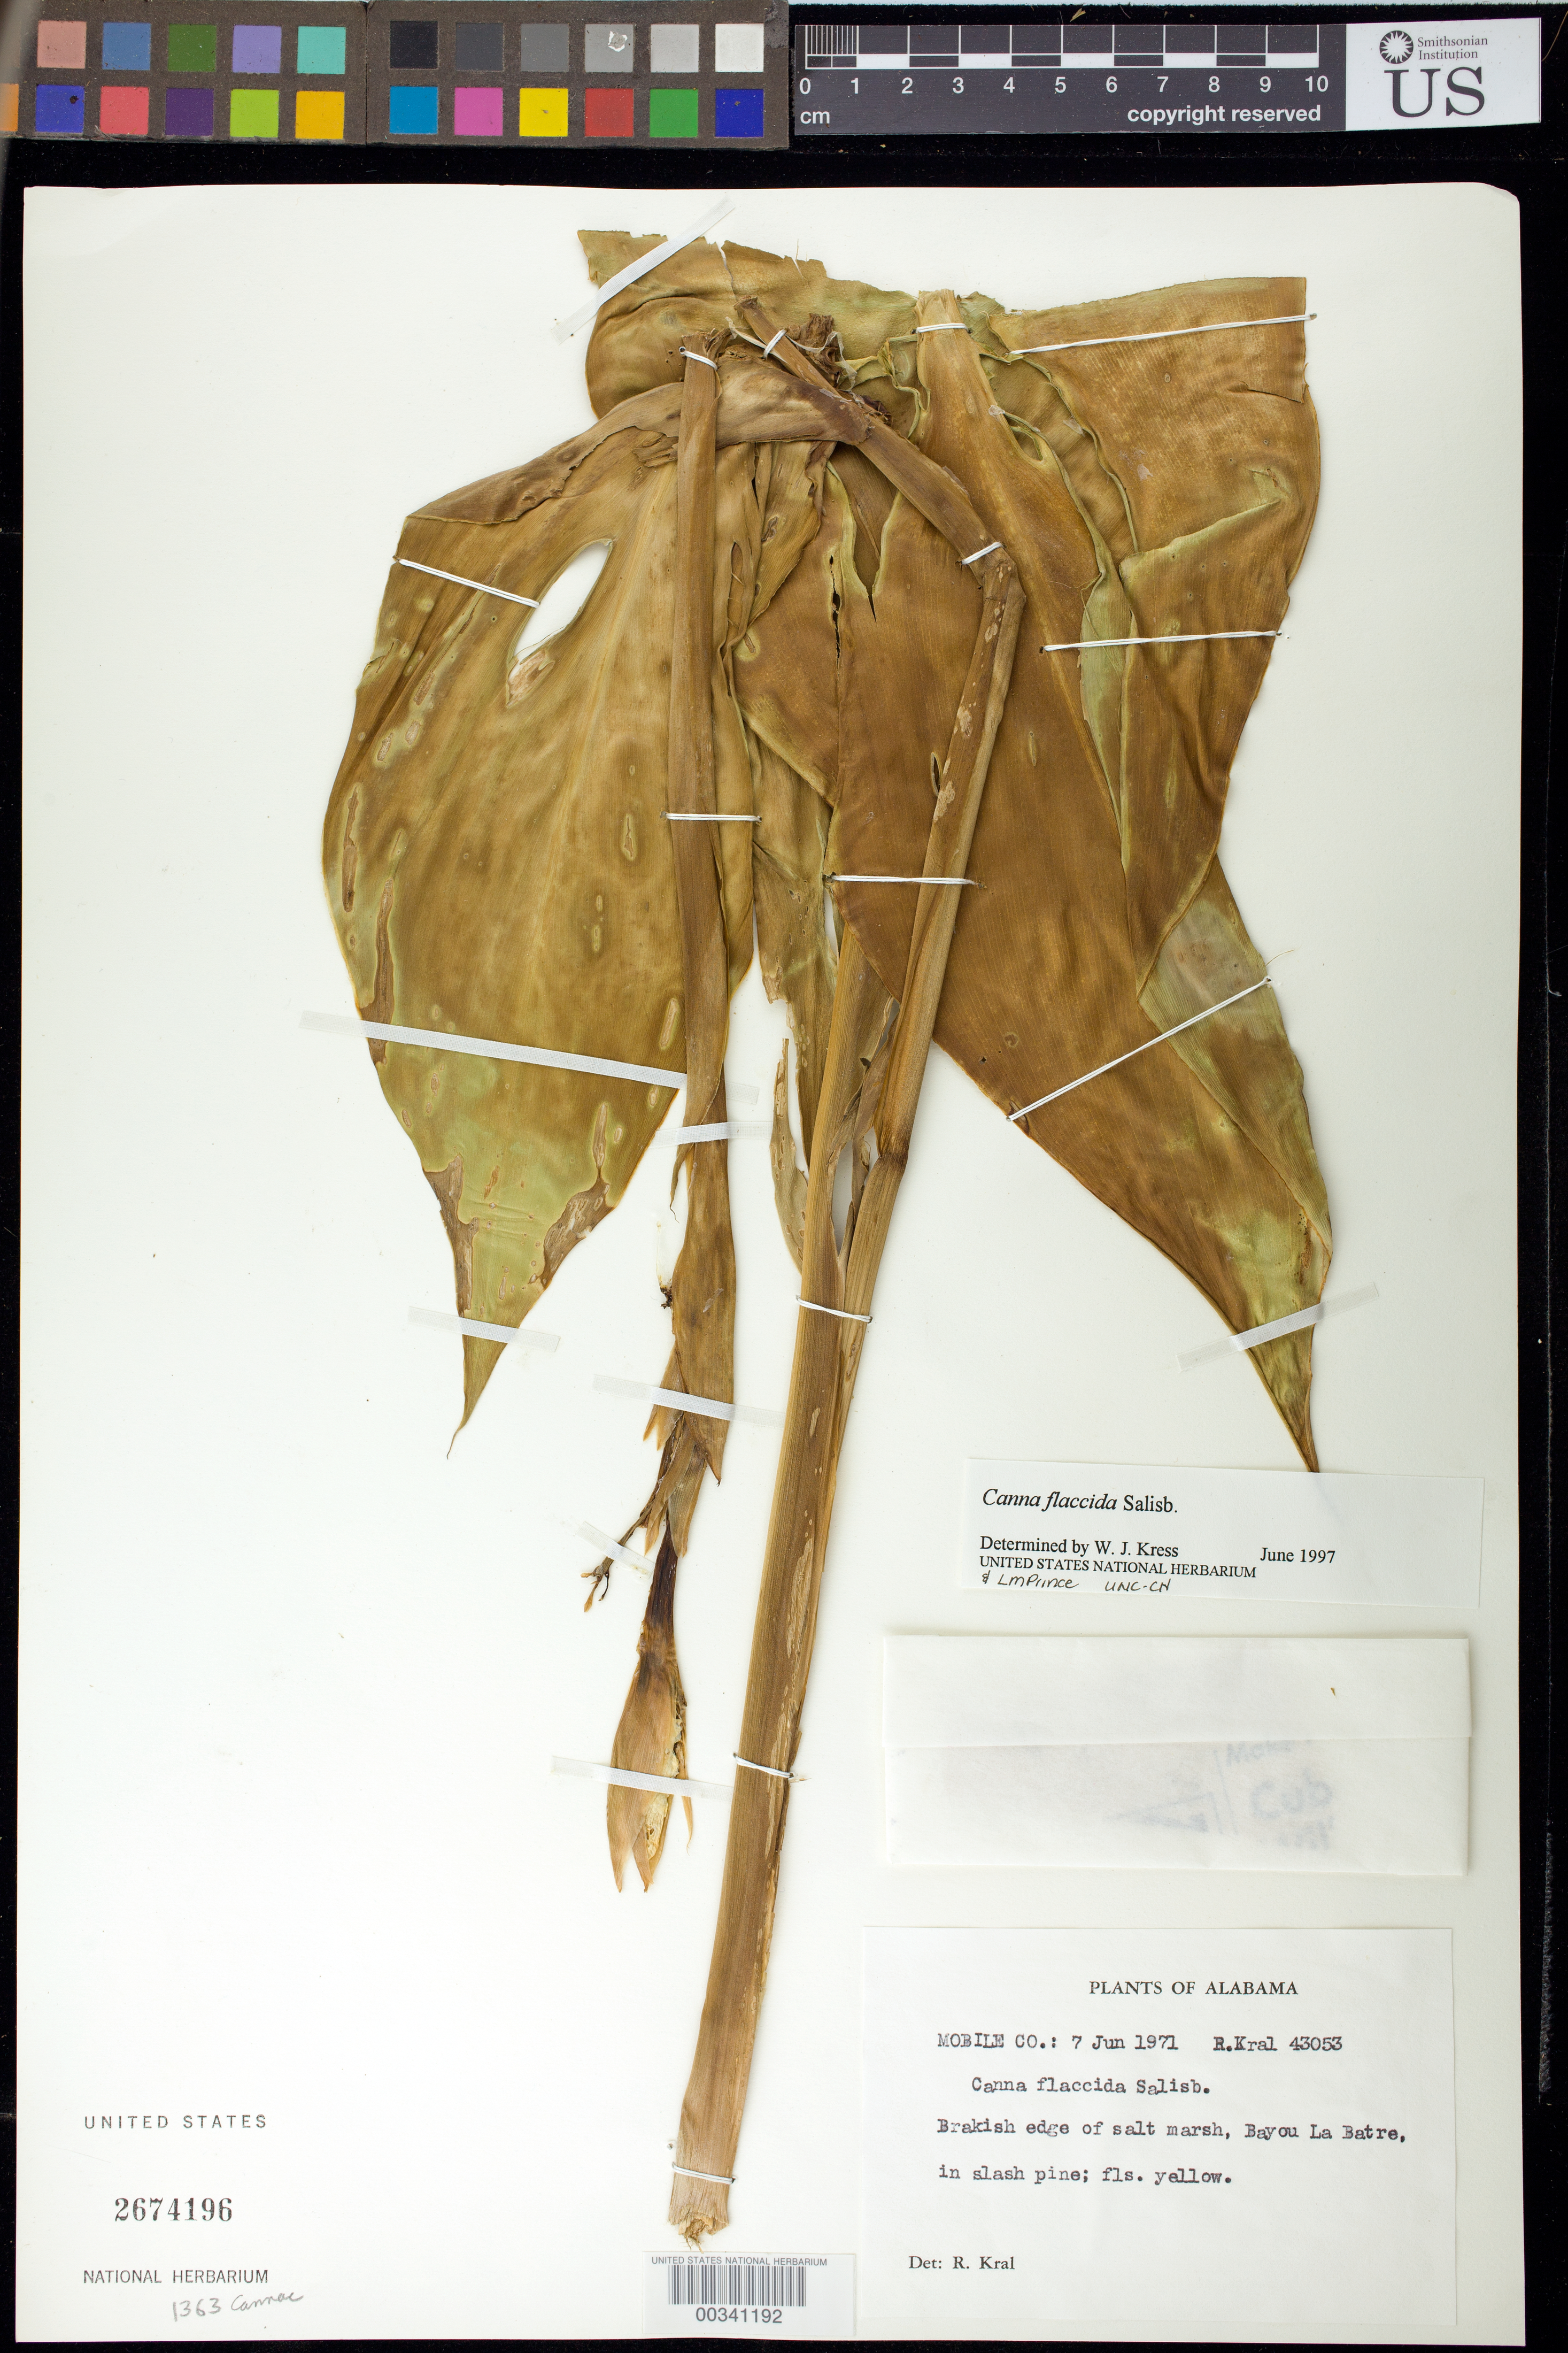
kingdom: Plantae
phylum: Tracheophyta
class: Liliopsida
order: Zingiberales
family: Cannaceae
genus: Canna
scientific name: Canna flaccida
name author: Salisb.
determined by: Segeren, W.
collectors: R. Kral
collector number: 43053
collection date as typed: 07 Jun 1971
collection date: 1971-06-07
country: United States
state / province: Alabama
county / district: Mobile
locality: Bayou la batre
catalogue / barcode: US 2674196